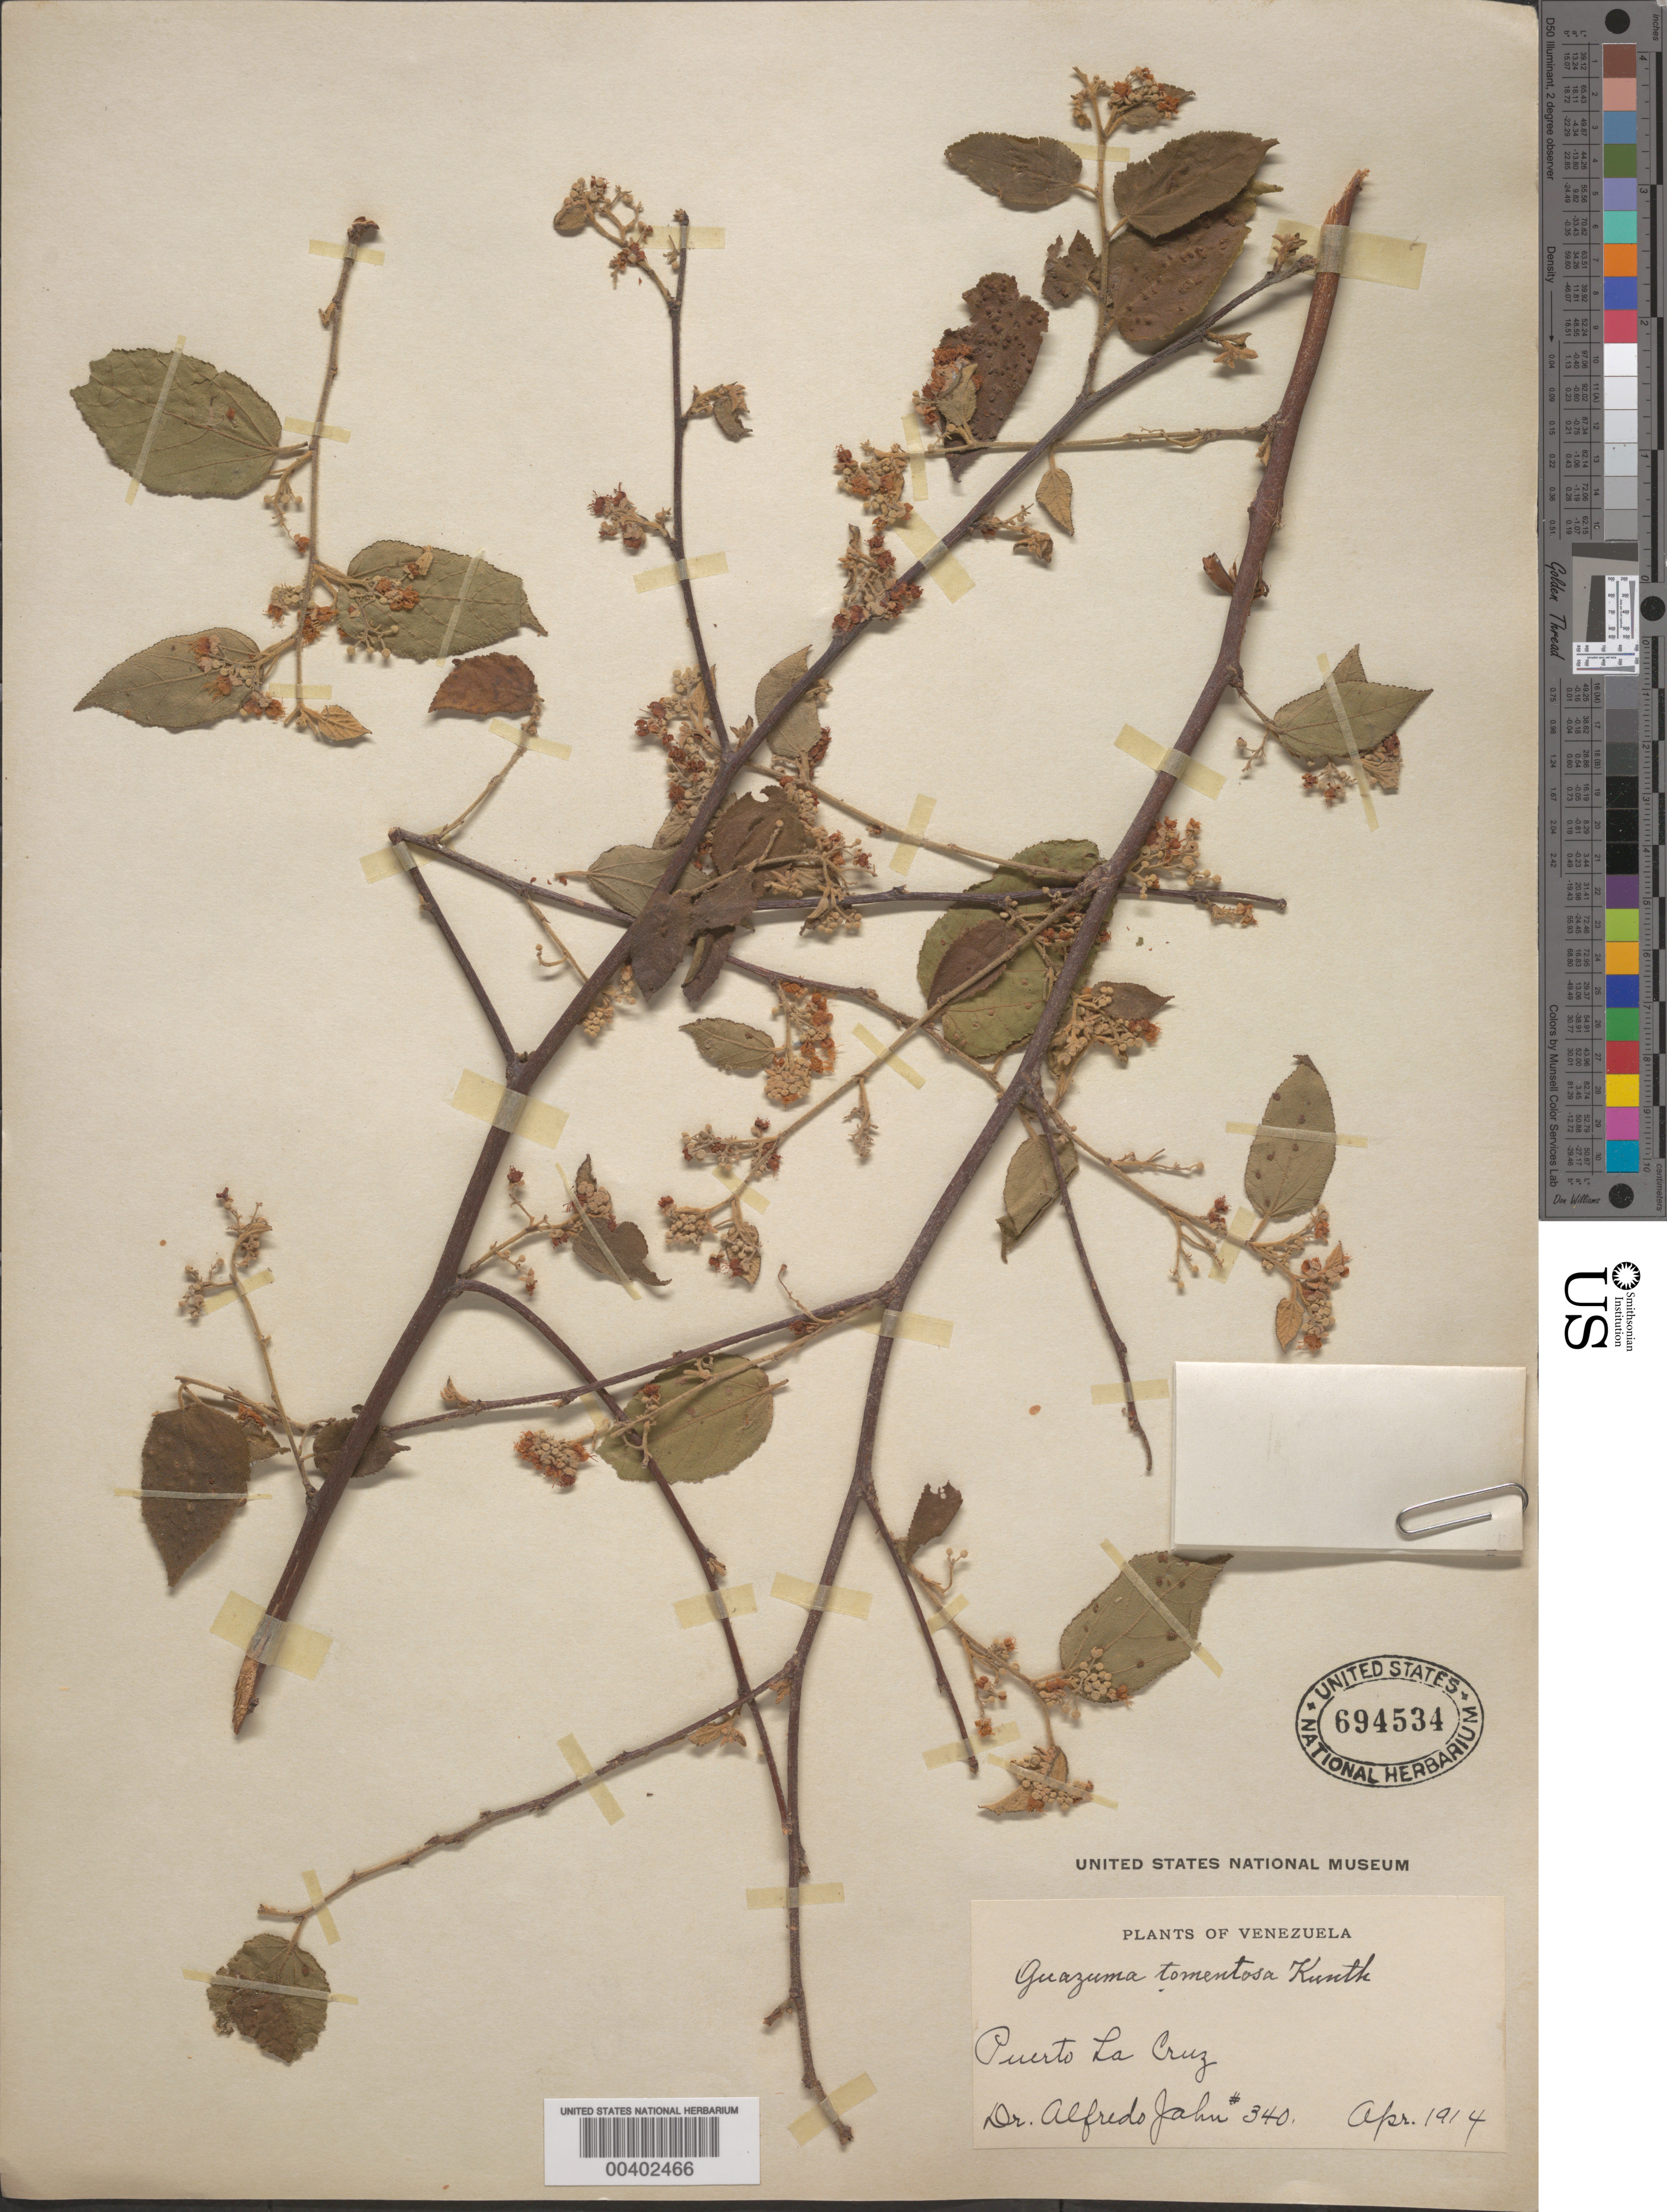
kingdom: Plantae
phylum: Tracheophyta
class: Magnoliopsida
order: Malvales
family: Malvaceae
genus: Guazuma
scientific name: Guazuma ulmifolia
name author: Lam.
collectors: A. Jahn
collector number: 340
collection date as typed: Apr 1914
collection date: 1914-04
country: Venezuela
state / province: Anzoátegui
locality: Puerto La Cruz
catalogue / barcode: US 694534